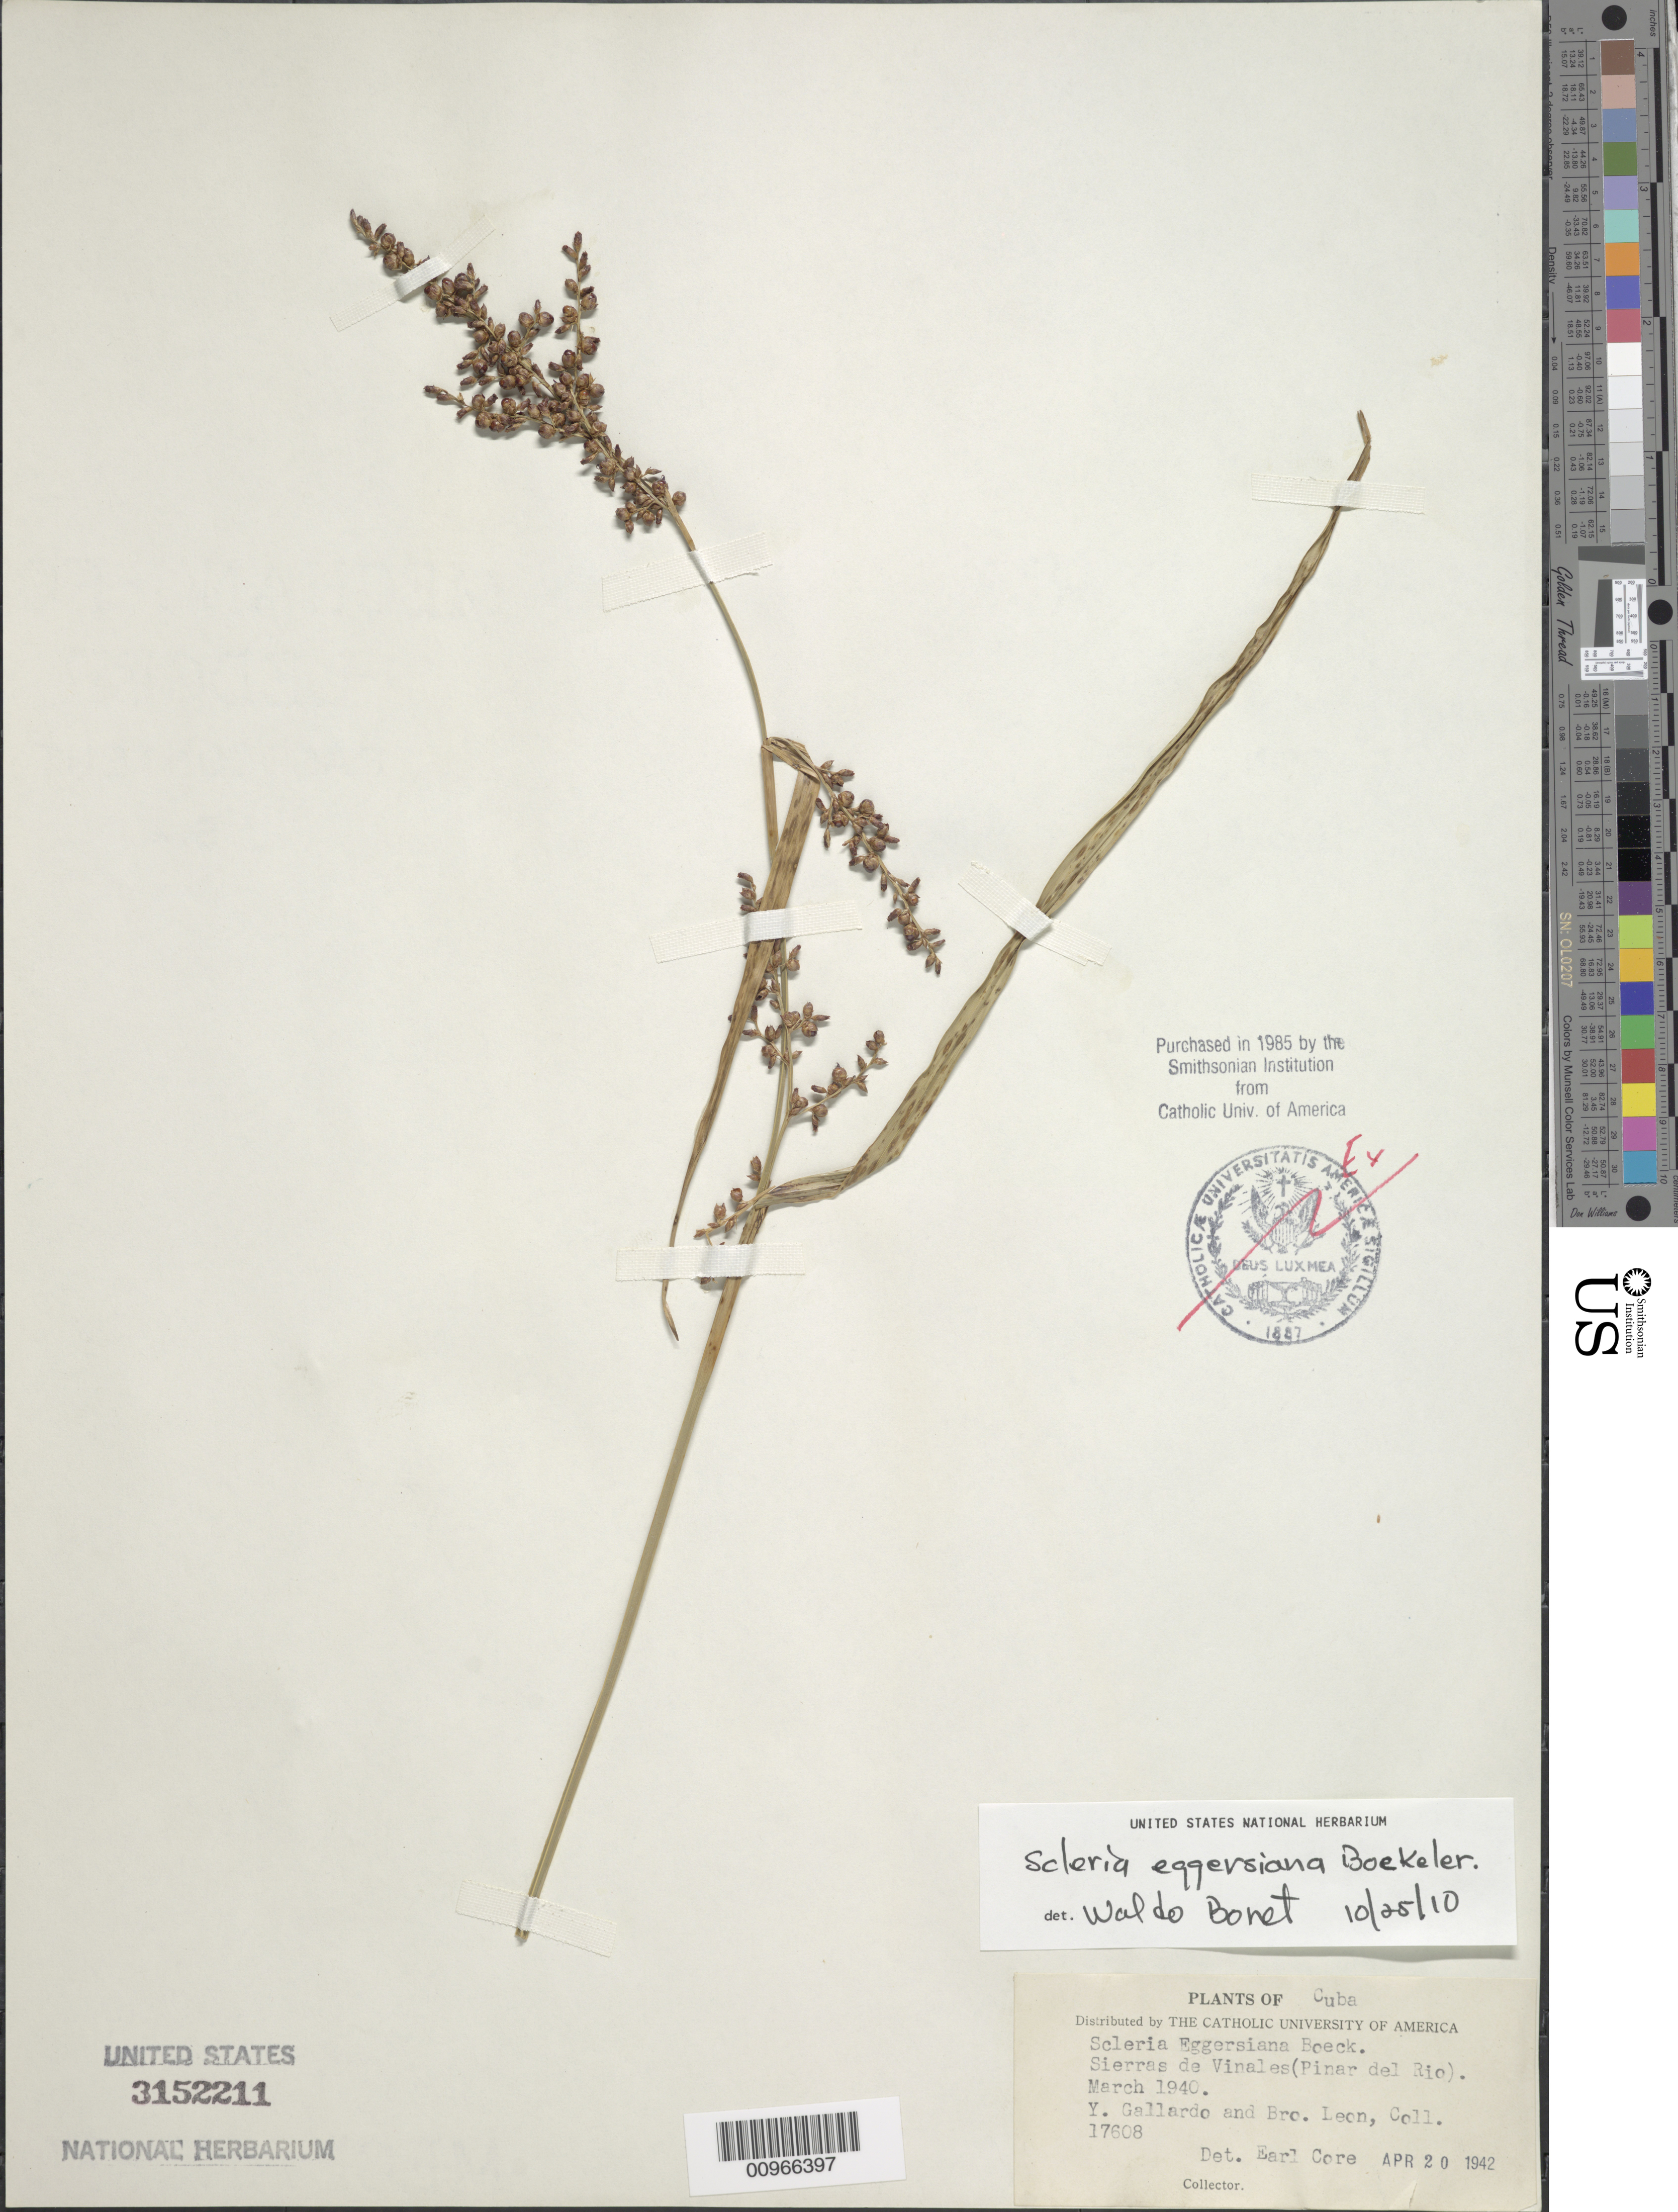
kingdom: Plantae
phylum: Tracheophyta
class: Liliopsida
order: Poales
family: Cyperaceae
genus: Scleria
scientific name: Scleria eggersiana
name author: Boeckeler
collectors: V. Gallardo & Bro. León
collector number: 17608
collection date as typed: Mar 1940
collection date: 1940-03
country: Cuba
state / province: Pinar del Rio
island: Cuba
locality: Sierras de Viñales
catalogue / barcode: US 3152211